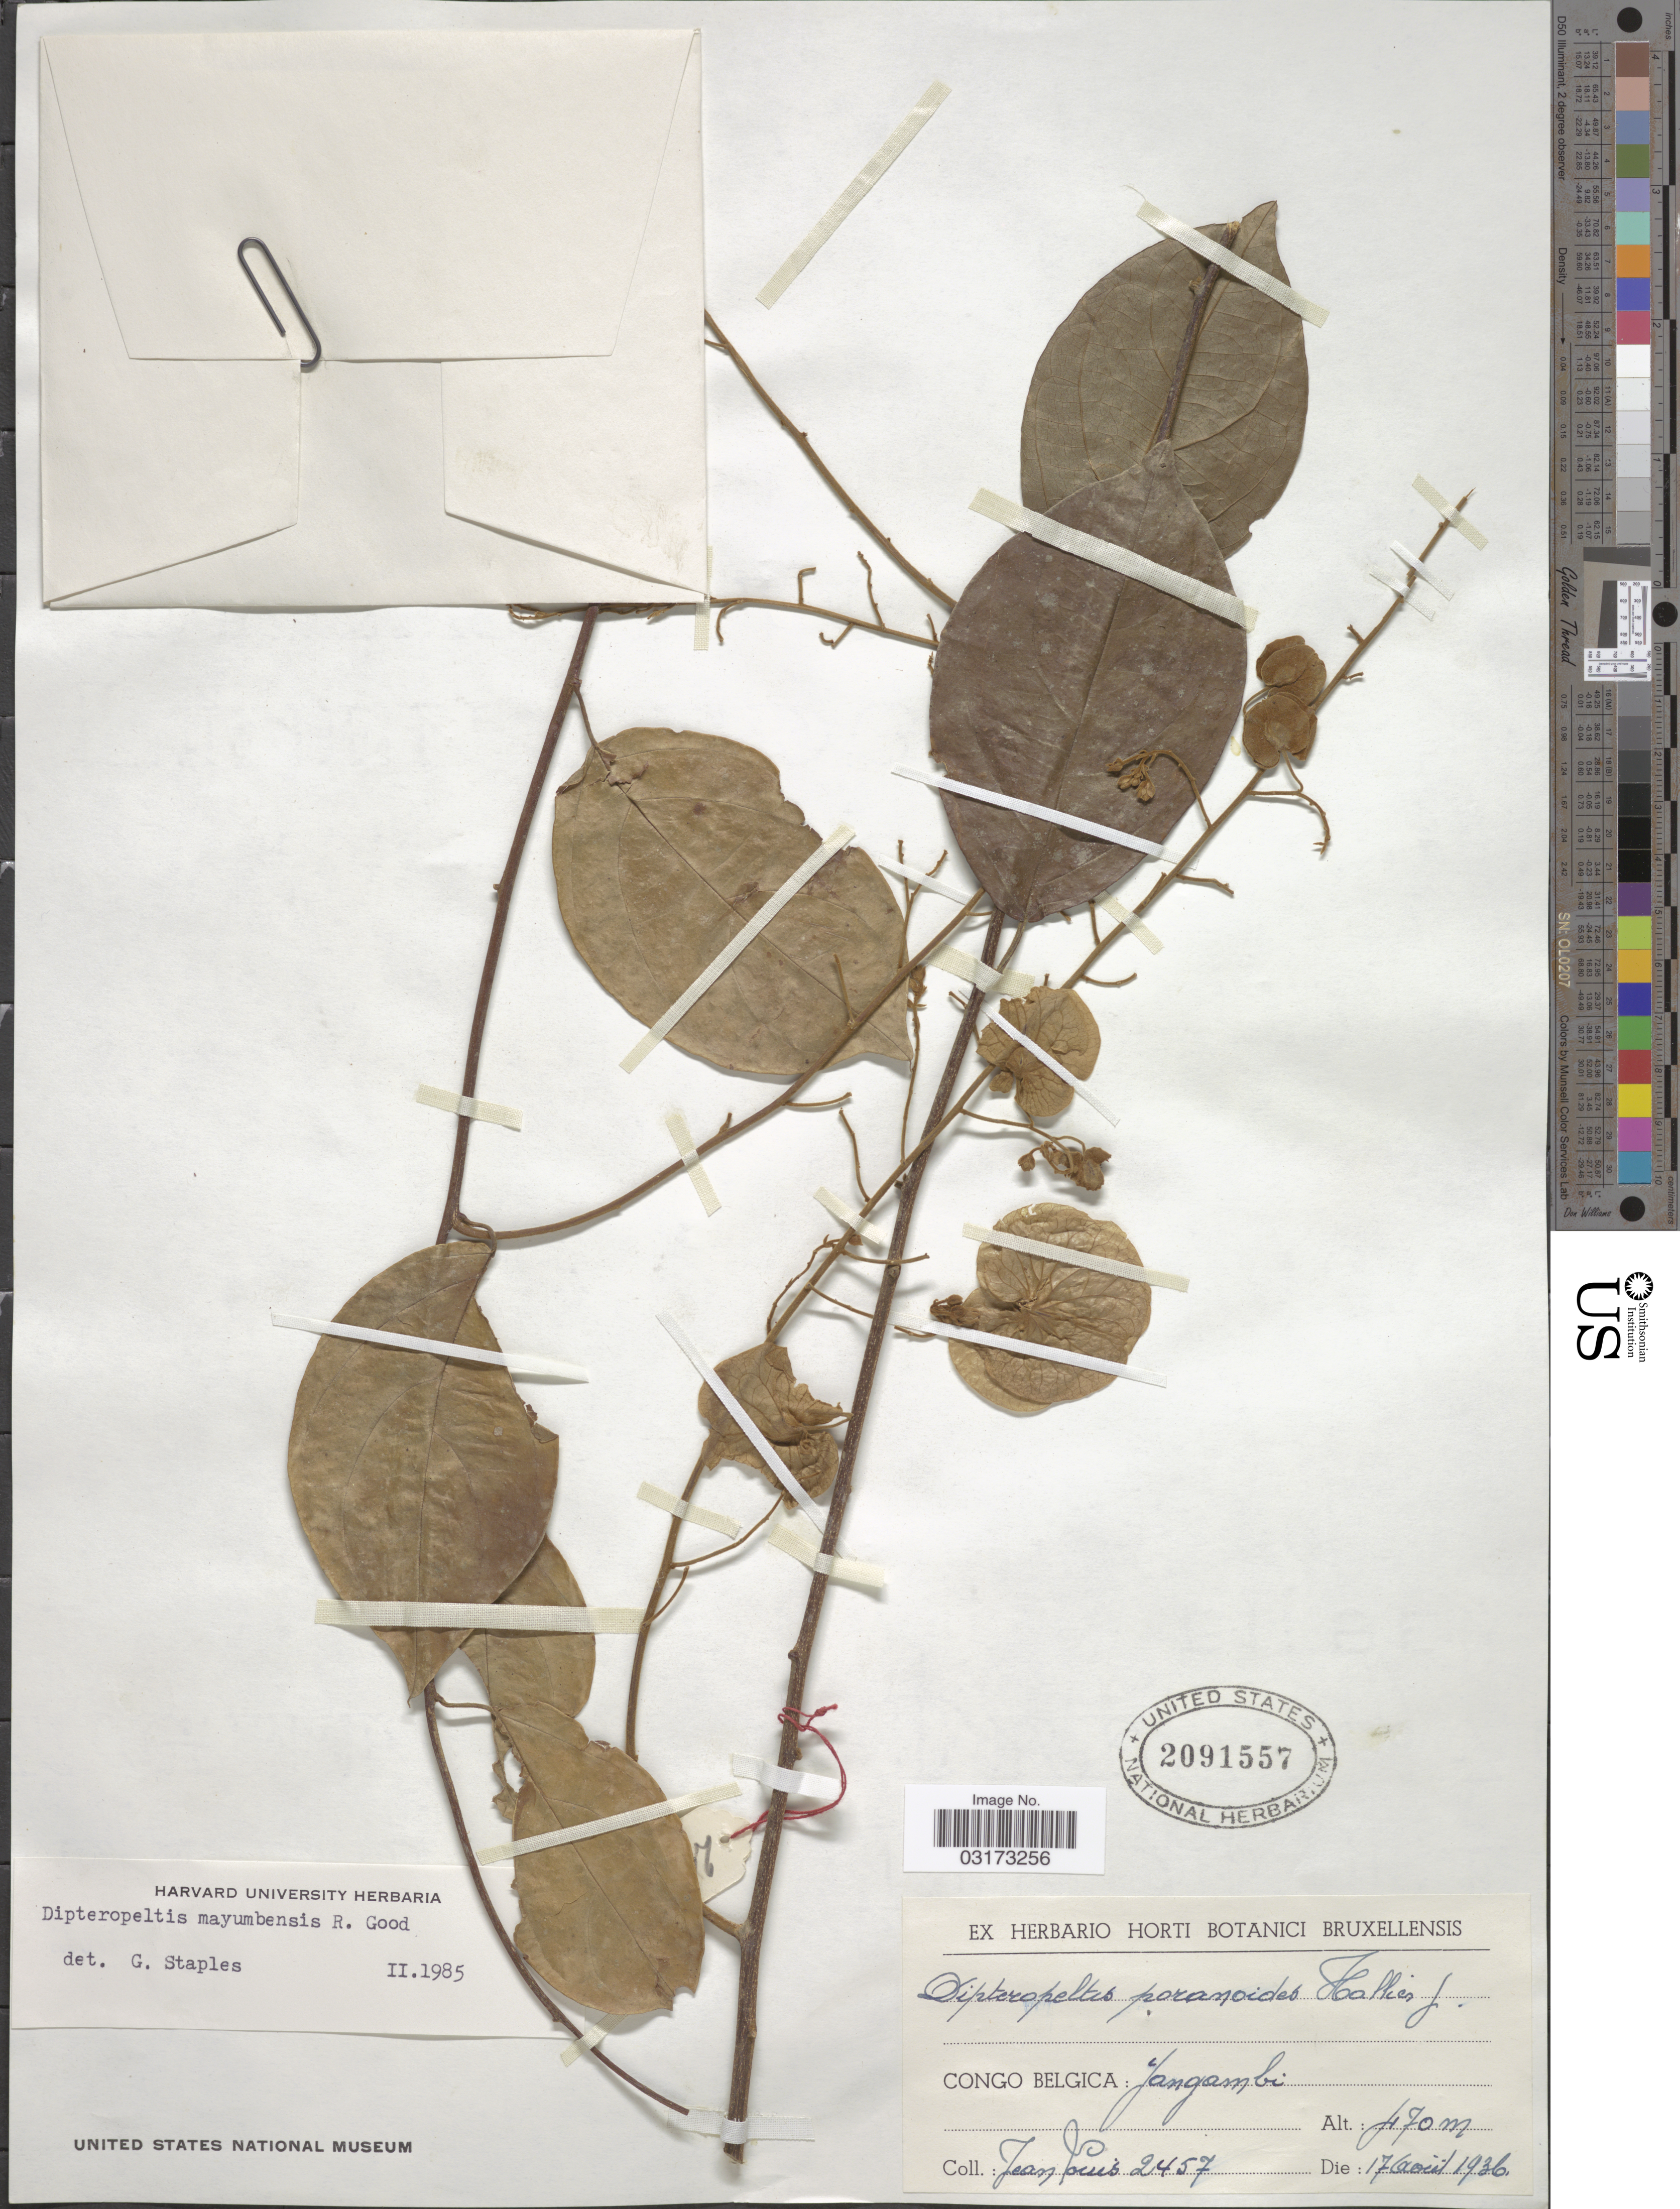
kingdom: Plantae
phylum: Tracheophyta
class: Magnoliopsida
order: Solanales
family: Convolvulaceae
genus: Dipteropeltis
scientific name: Dipteropeltis mayumbensis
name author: R.D. Good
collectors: J. Louis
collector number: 2457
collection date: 1936-08-17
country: Congo, Democratic Republic of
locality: Congo Belgica: Yangambi.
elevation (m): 470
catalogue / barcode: US 2091557